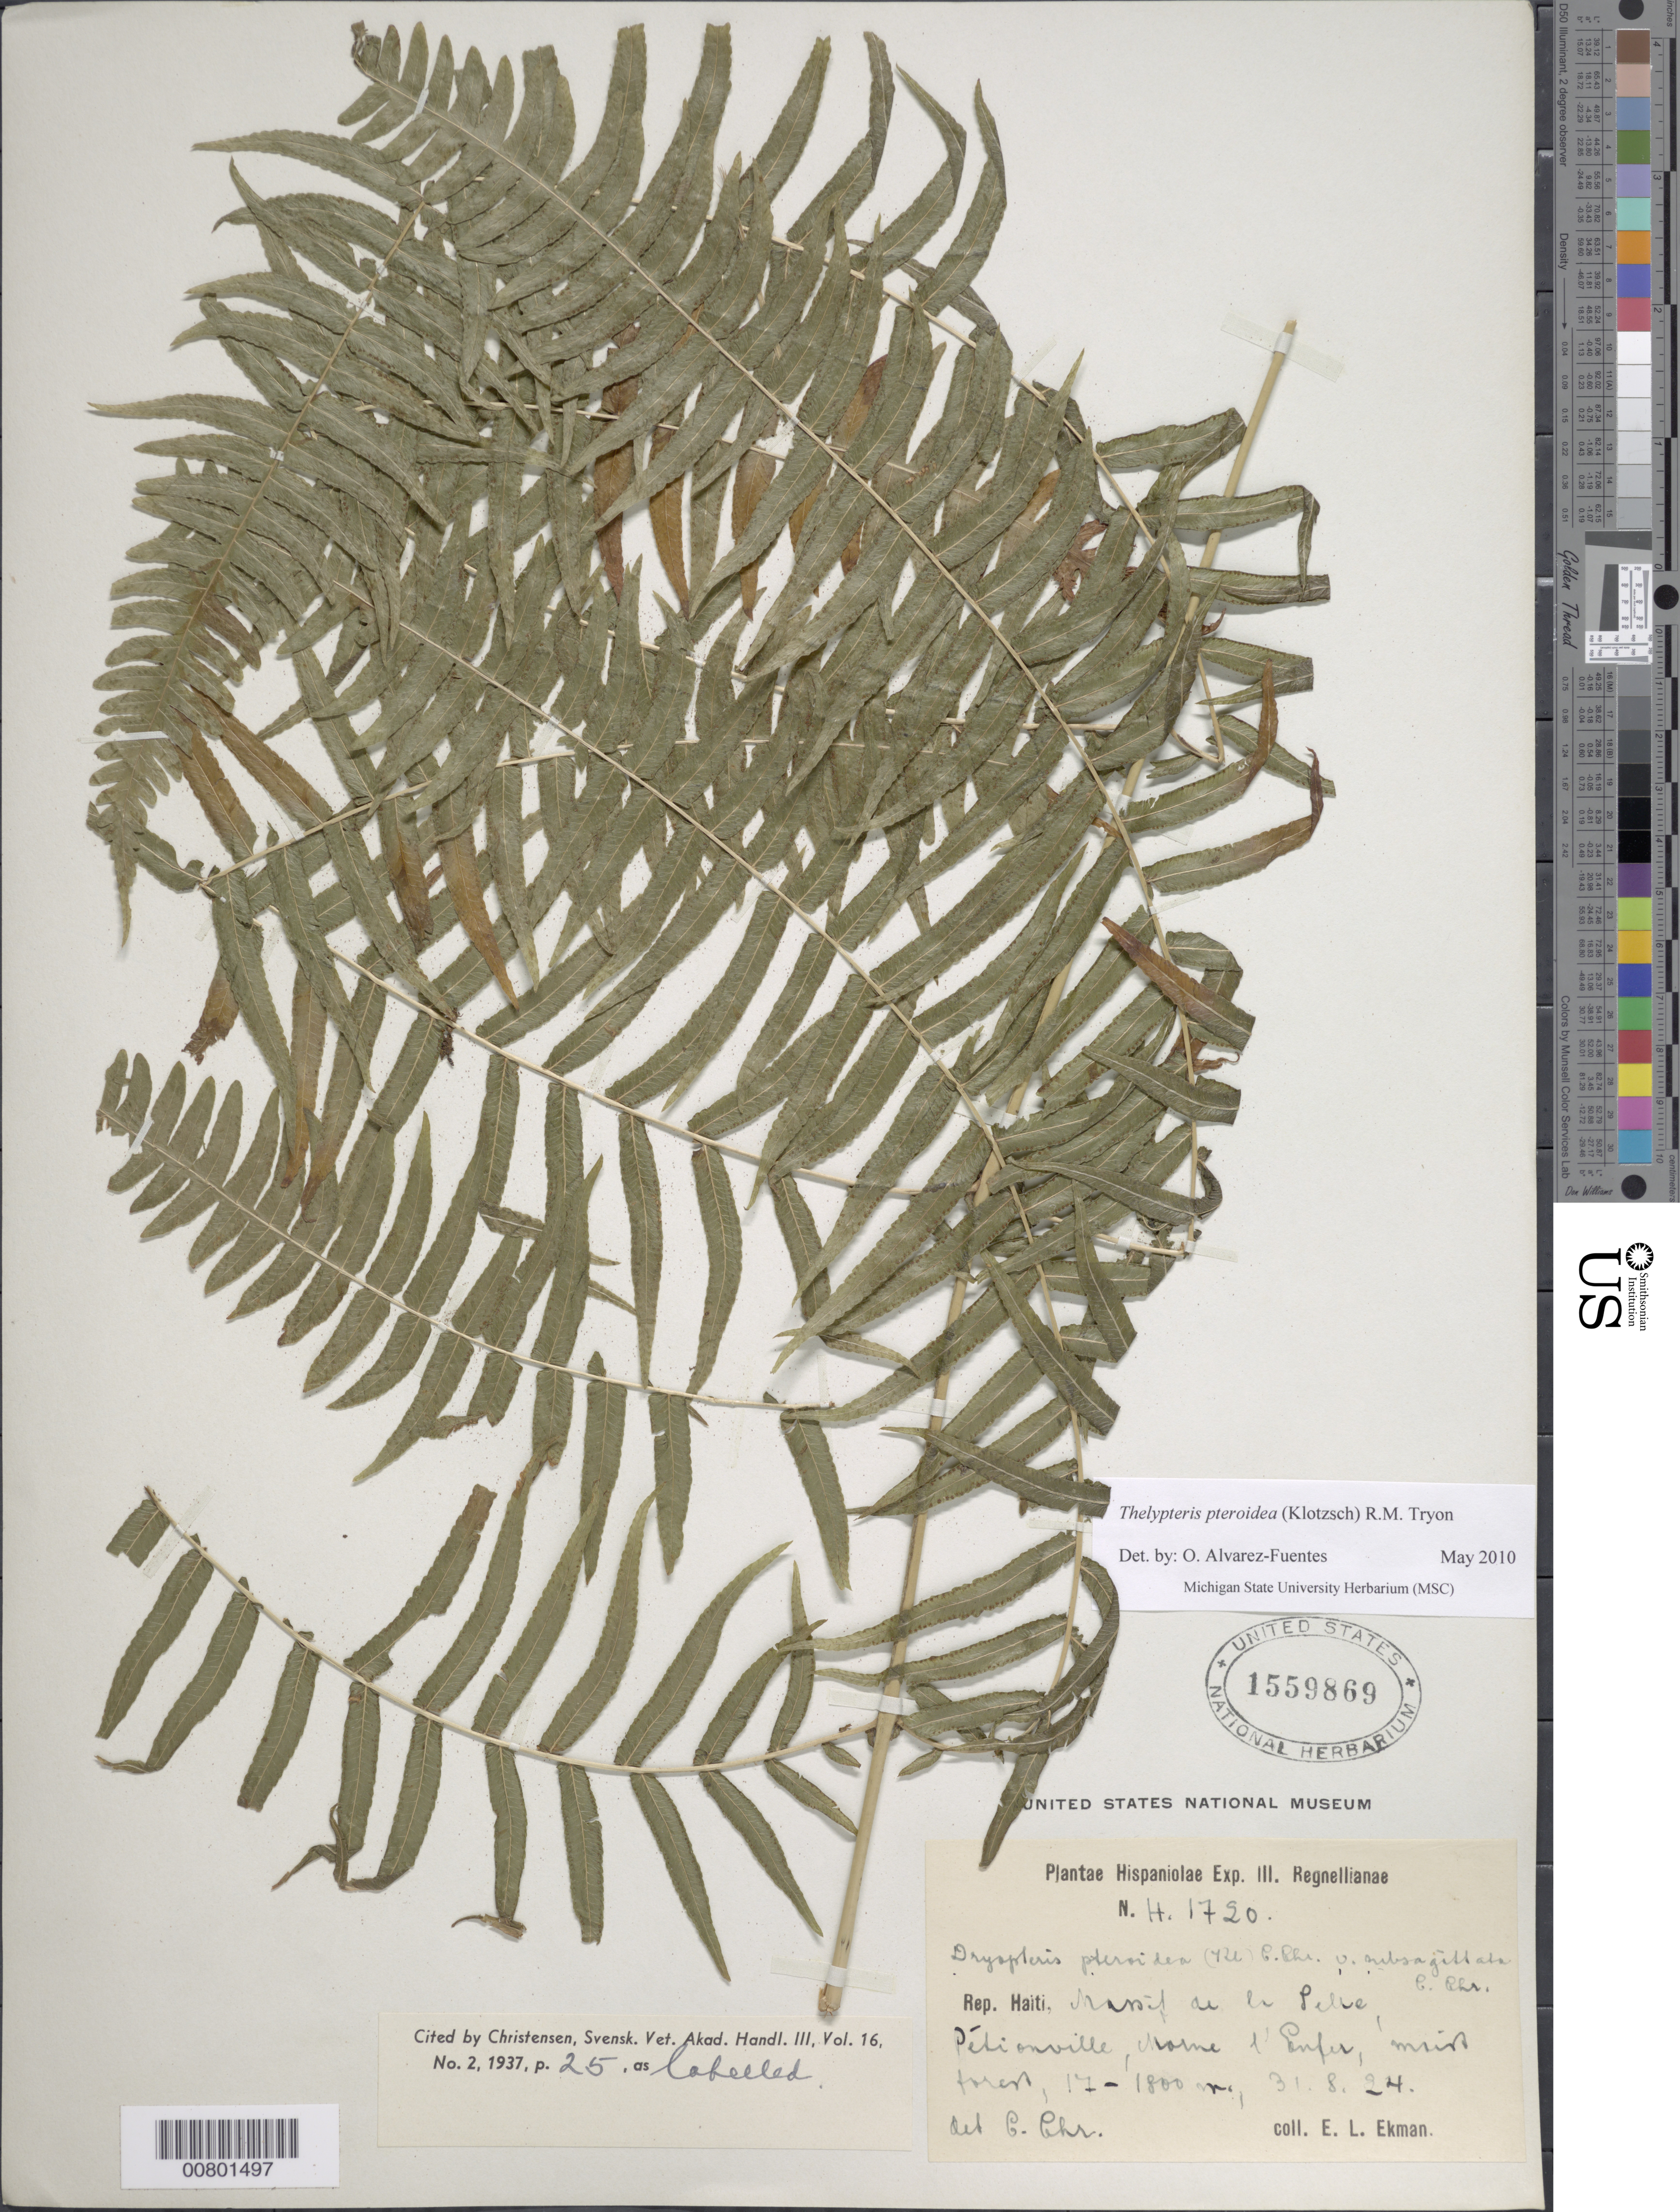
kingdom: Plantae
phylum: Tracheophyta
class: Polypodiopsida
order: Polypodiales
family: Thelypteridaceae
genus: Amauropelta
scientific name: Amauropelta pteroidea (Klotzsch) comb. nov., ined 2015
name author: (Klotzsch)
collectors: E. L. Ekman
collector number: H 1720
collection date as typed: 31 Aug 1924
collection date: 1924-08-31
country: Haiti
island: Hispaniola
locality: Massif de la Selle, Morne d'Enfer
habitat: Moist forest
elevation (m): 1700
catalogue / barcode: US 1559869